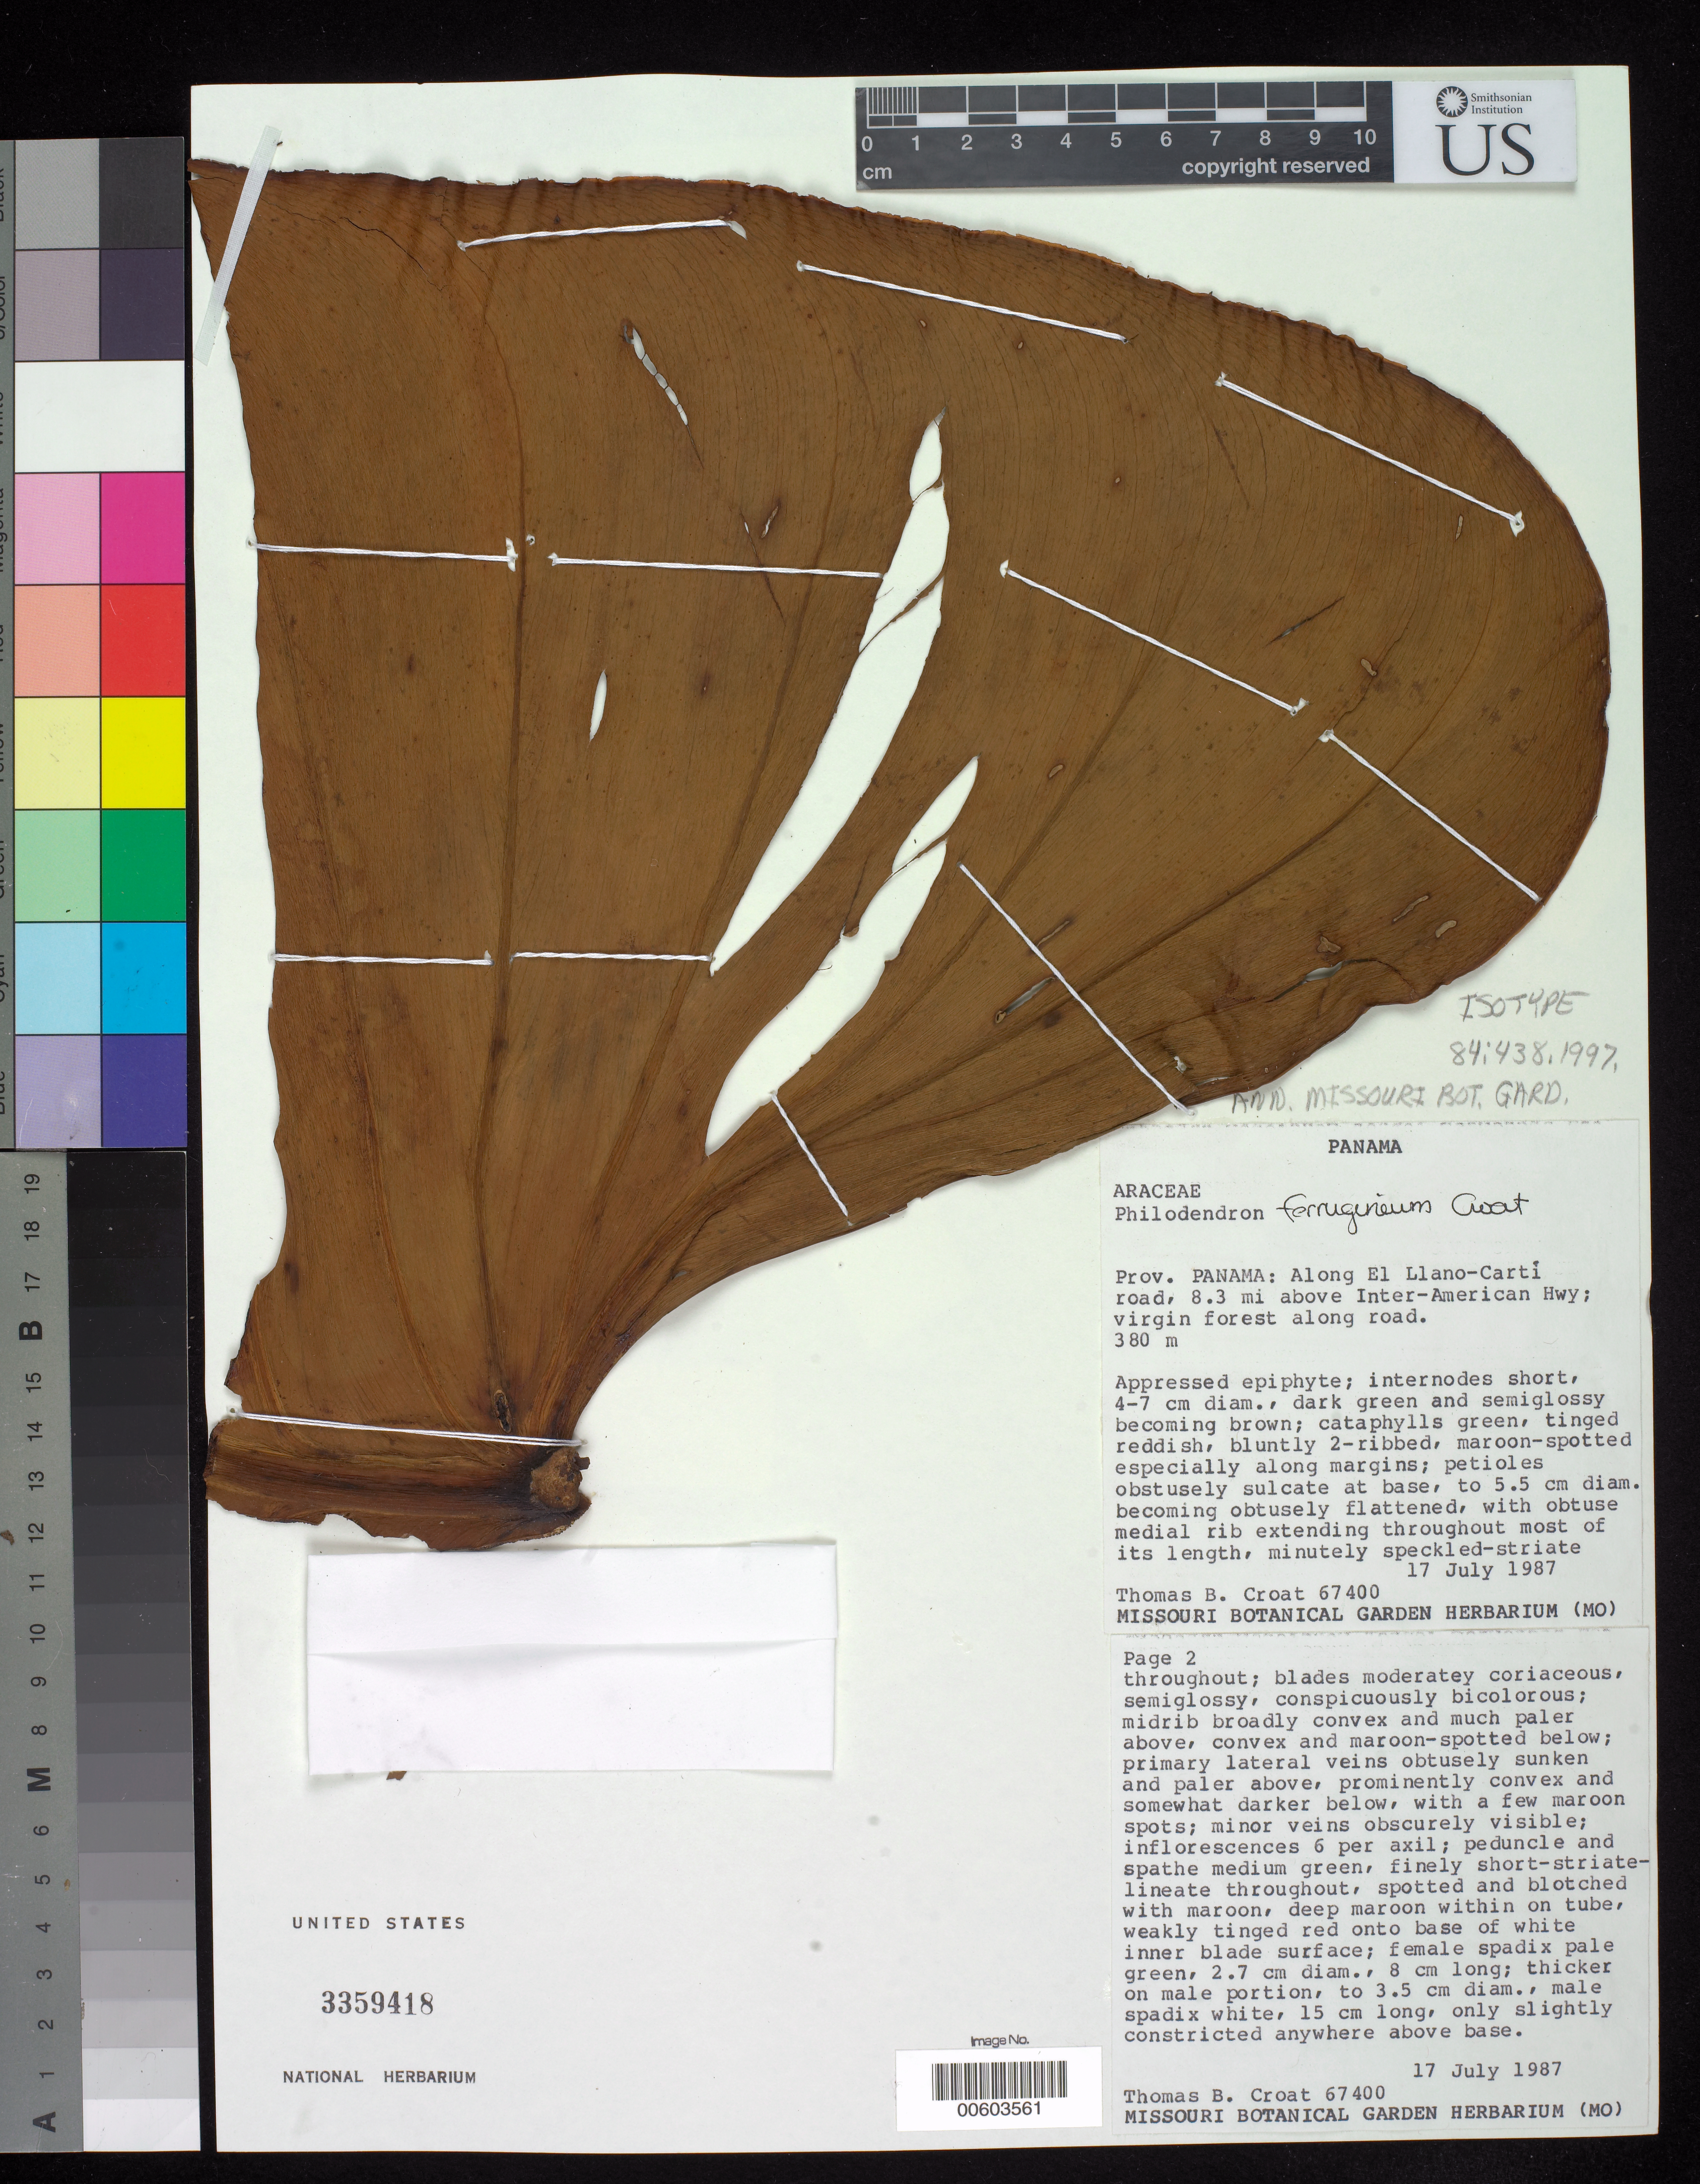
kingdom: Plantae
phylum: Tracheophyta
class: Liliopsida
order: Alismatales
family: Araceae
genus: Philodendron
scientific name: Philodendron ferrugineum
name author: Croat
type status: Isotype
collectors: T. B. Croat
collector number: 67400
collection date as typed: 17 Jul 1987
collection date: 1987-07-17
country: Panama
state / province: Panamá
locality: Along El Llano-Carti road, 8.3 mi above Inter-American Hwy.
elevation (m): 380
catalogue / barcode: US 3359418